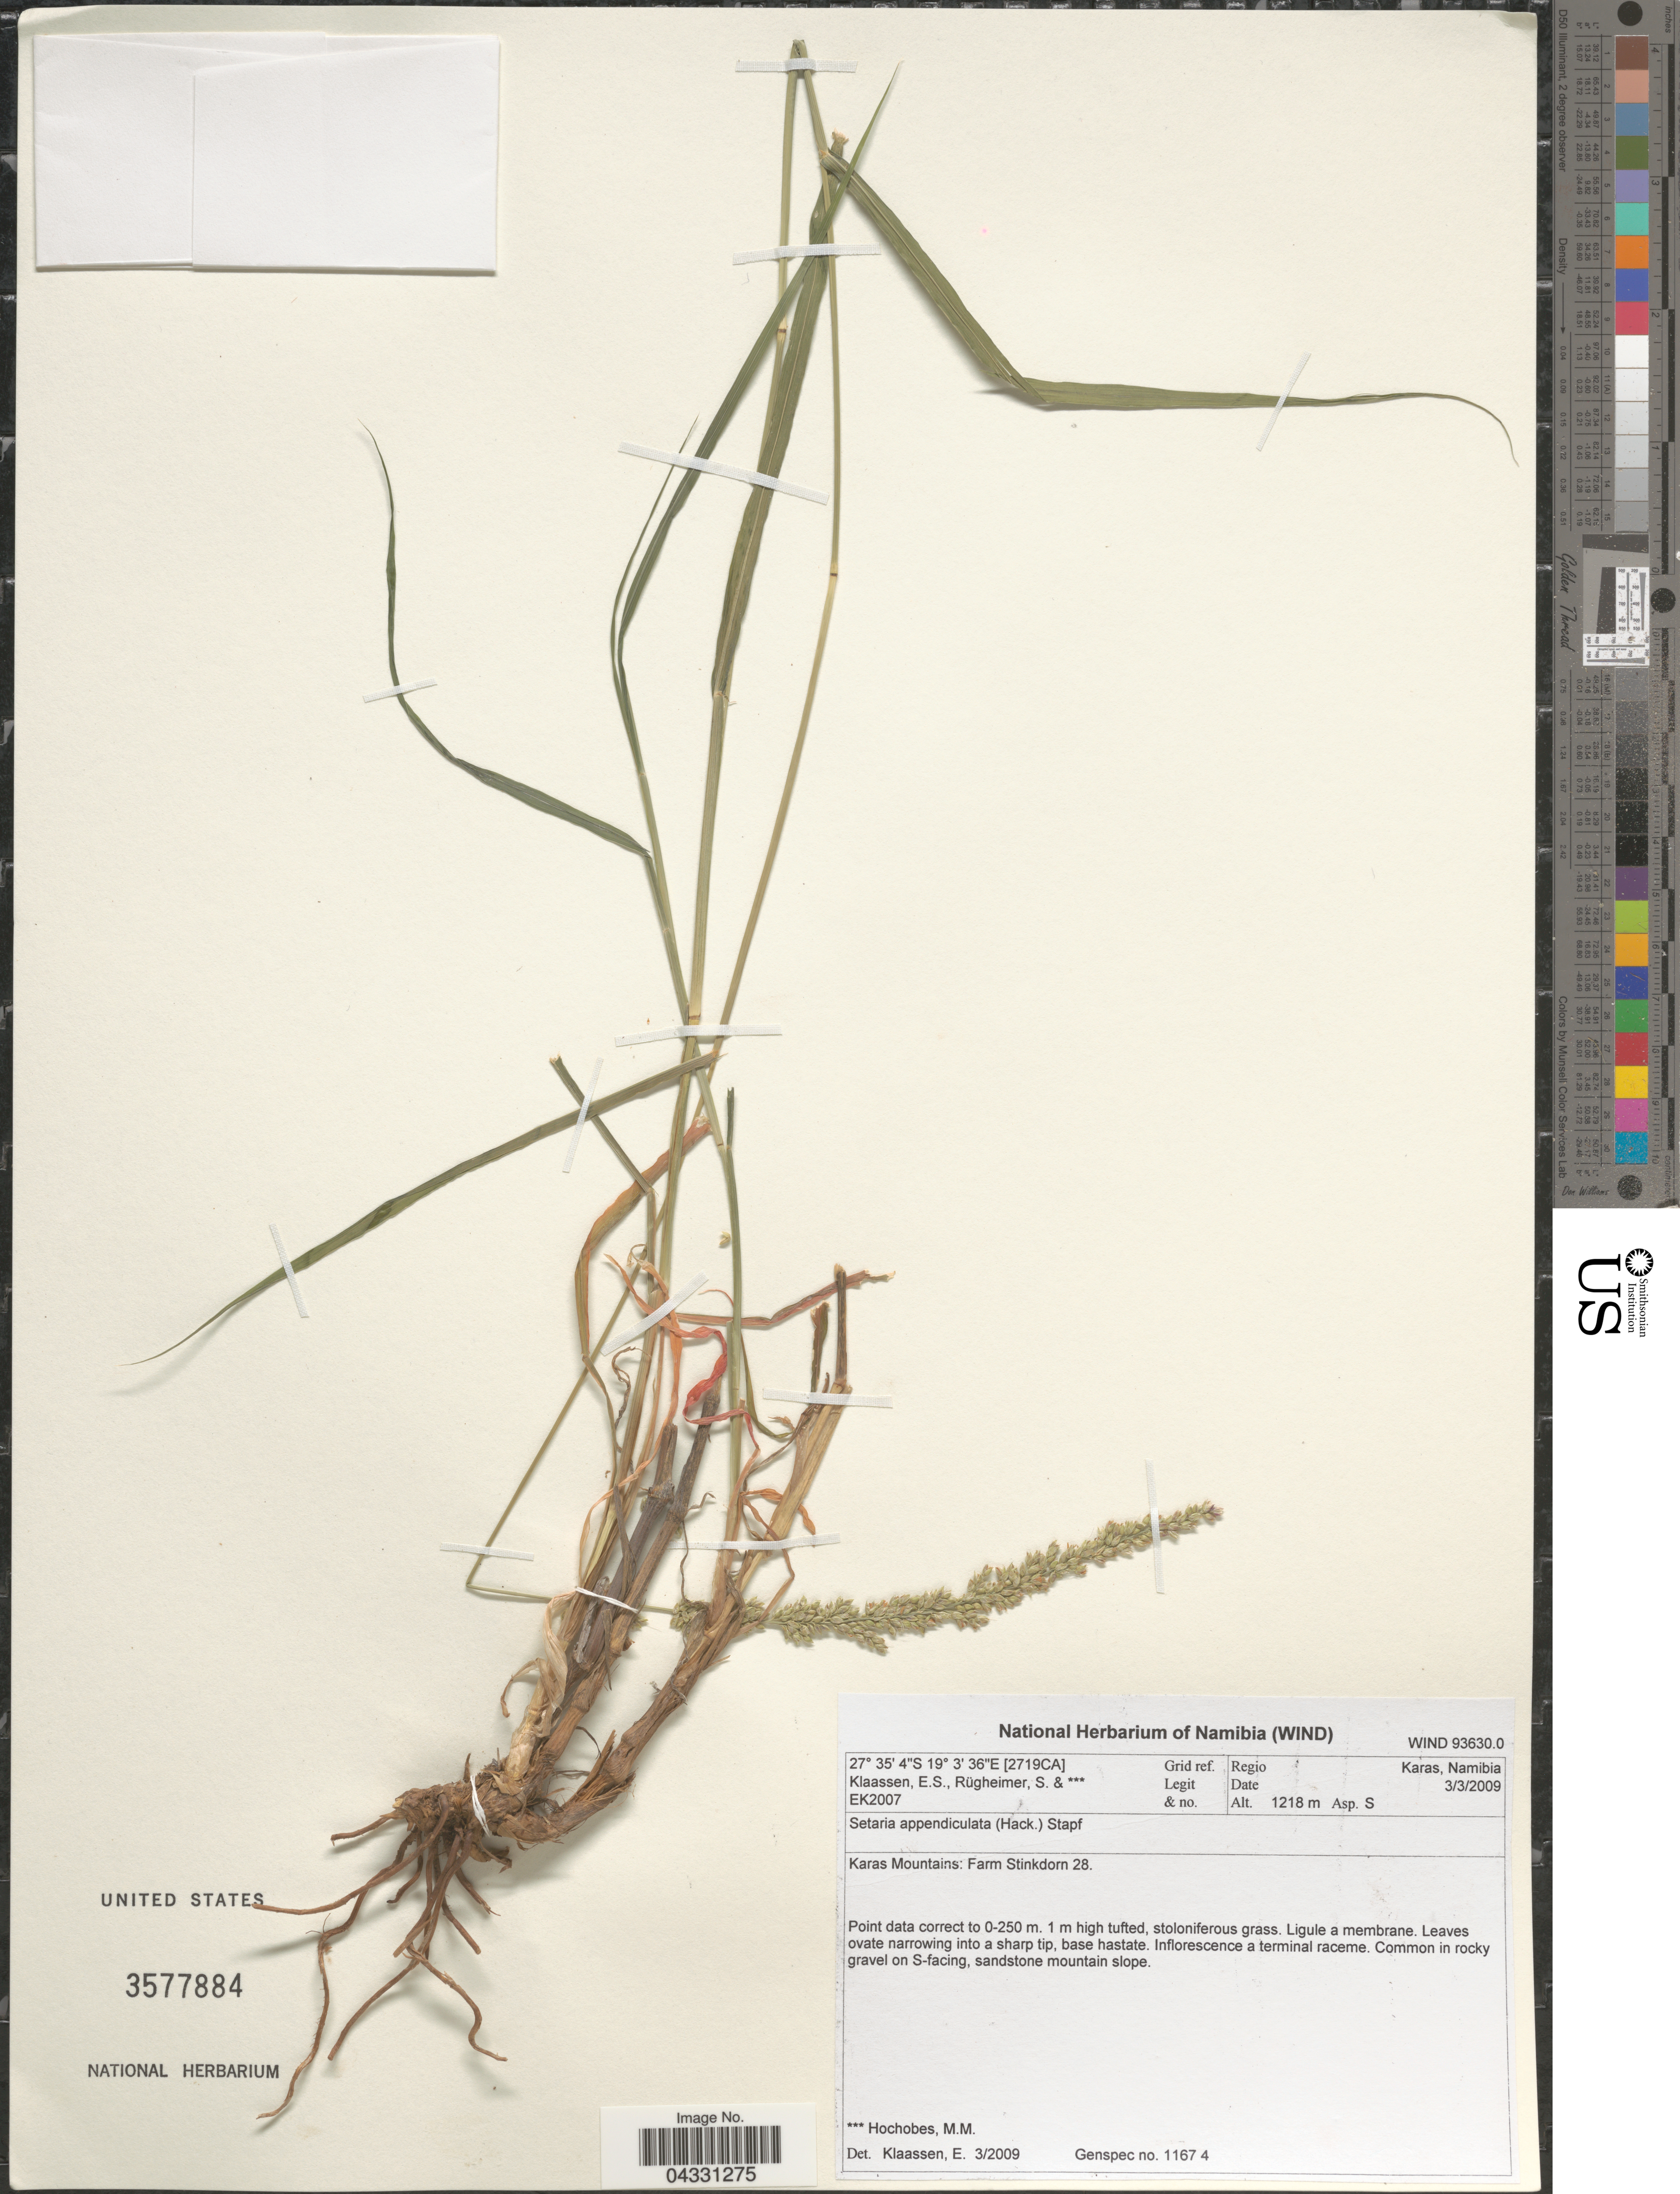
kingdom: Plantae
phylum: Tracheophyta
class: Liliopsida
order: Poales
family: Poaceae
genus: Setaria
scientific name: Setaria appendiculata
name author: (Hack.) Stapf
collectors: E. S. Klaassen, S. Rugheimer & M. Hochobes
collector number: EK2007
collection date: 2009-03-03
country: Namibia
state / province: Karas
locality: Grid ref. [2719CA]. Regio Karas, Namibia. Karas Mountains: Farm Stinkdorn 28.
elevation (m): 1218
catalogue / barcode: US 3577884